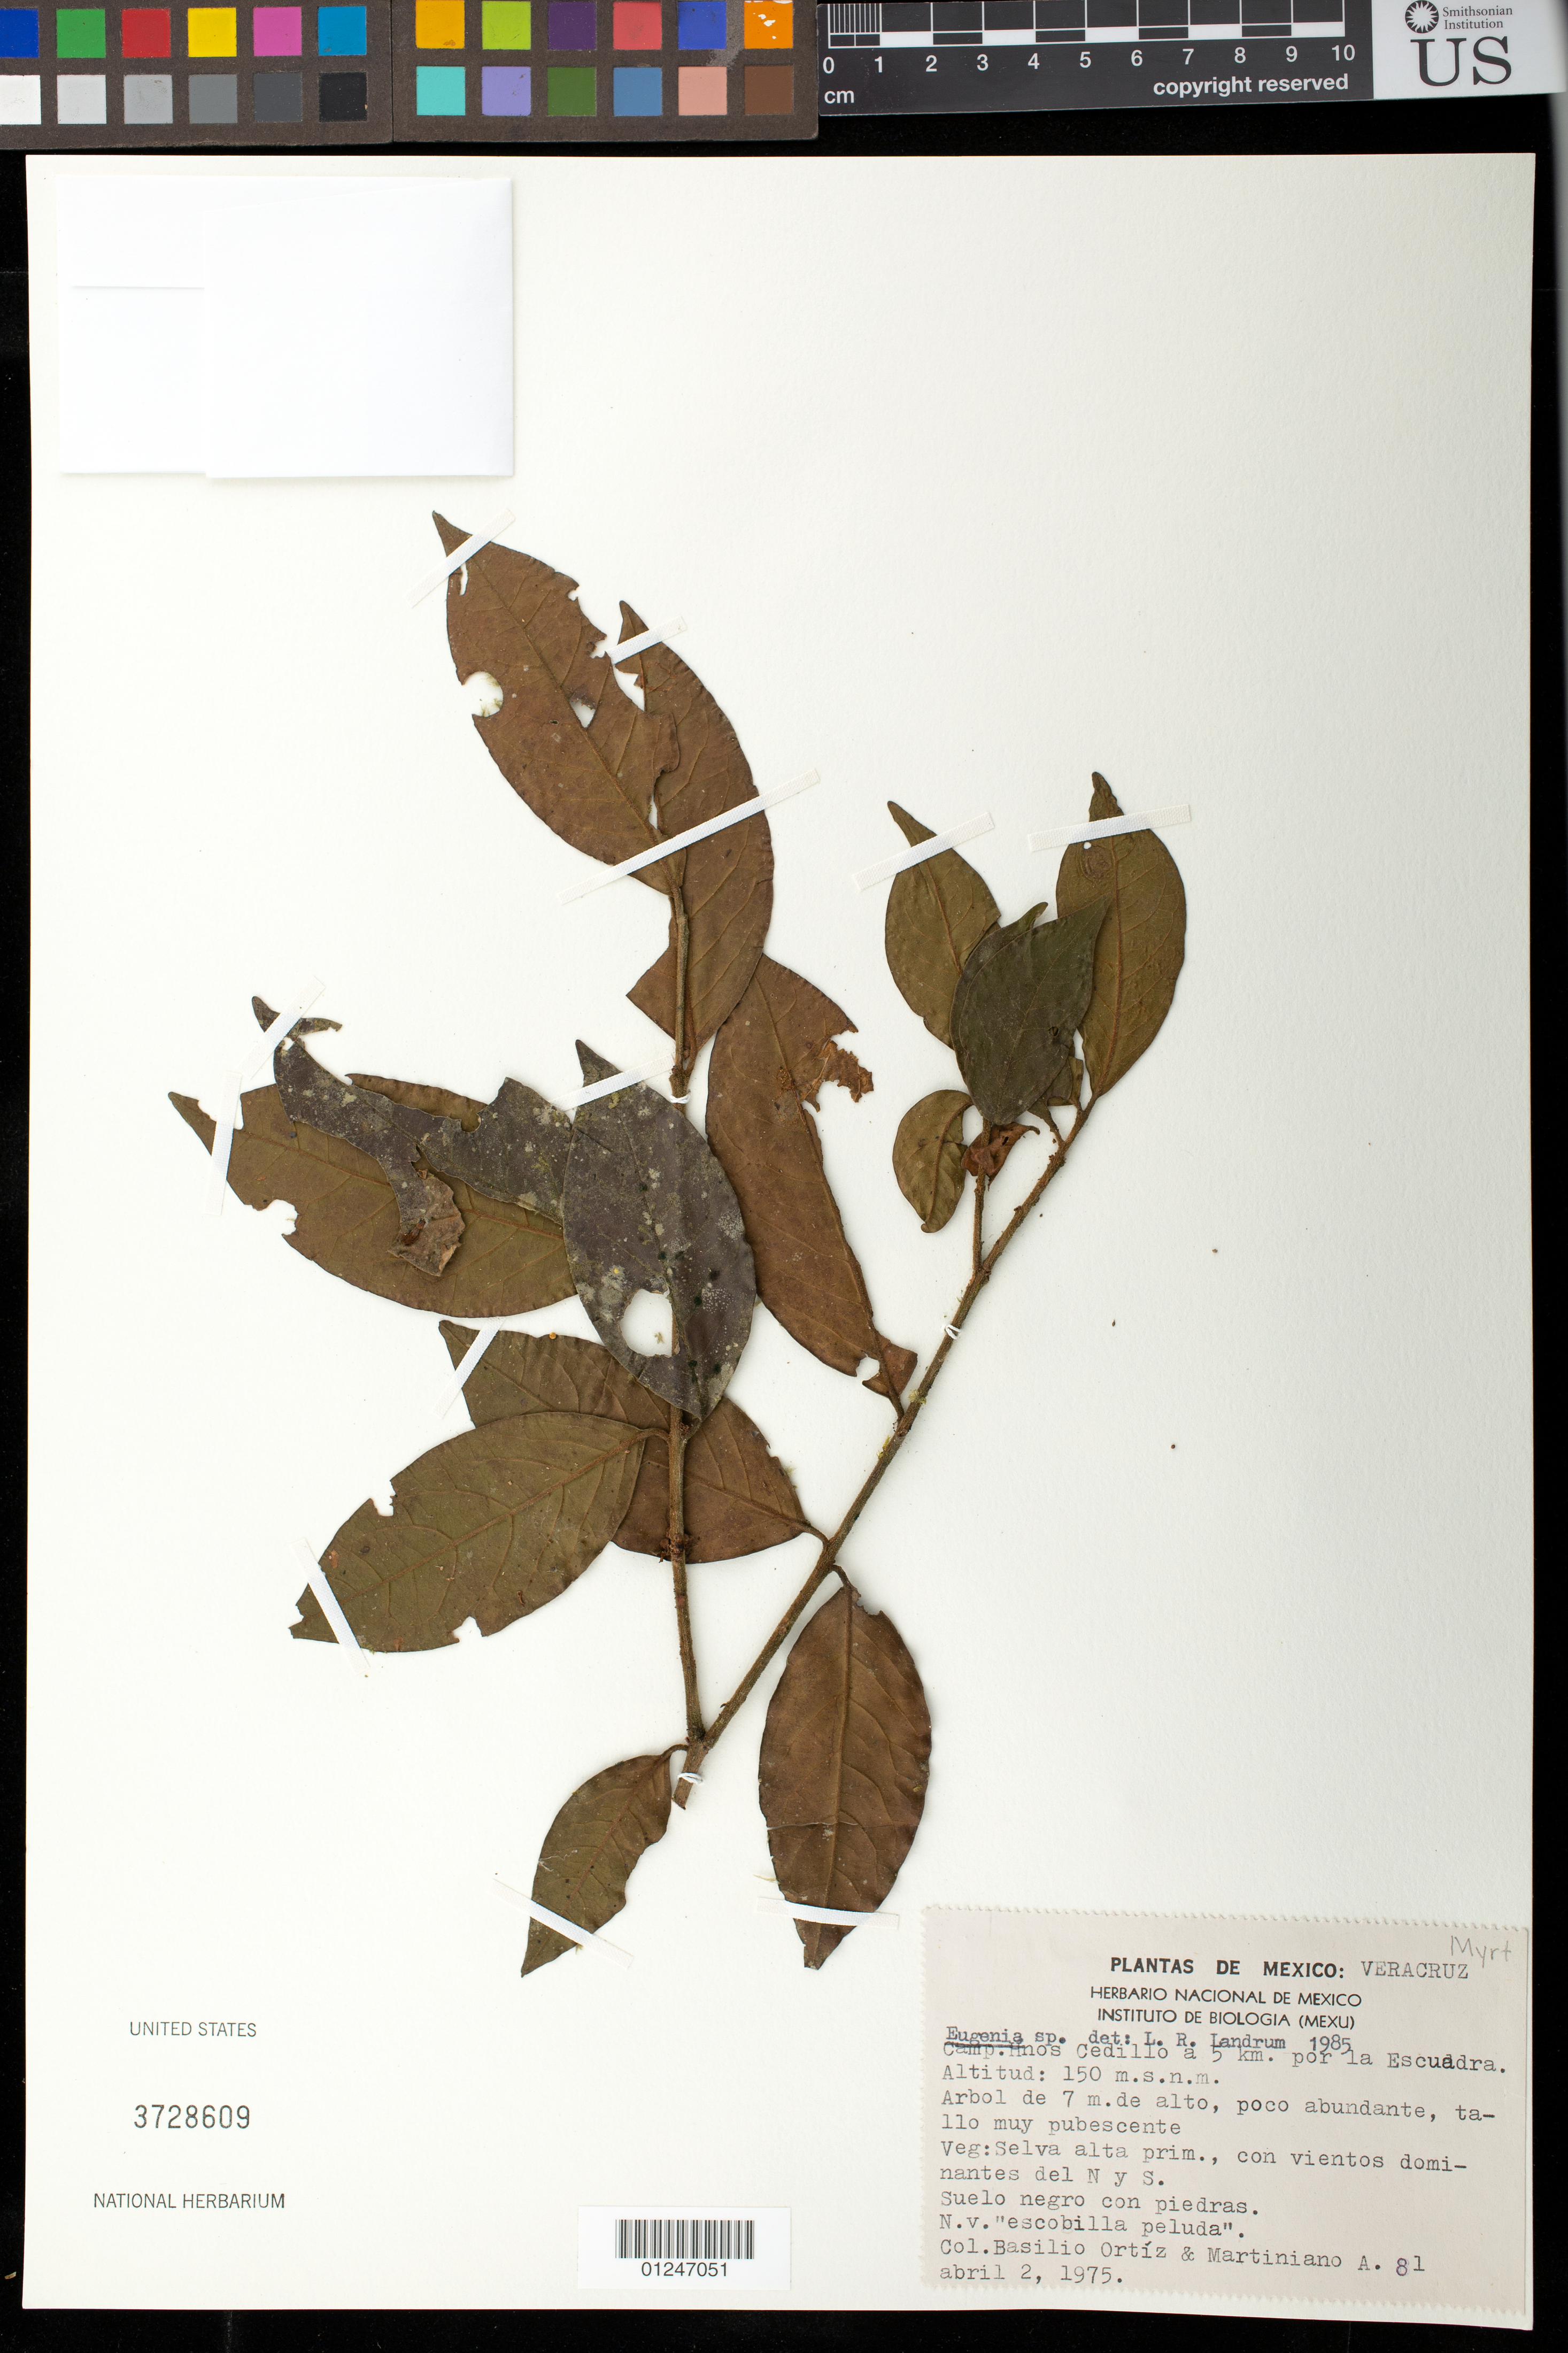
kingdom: Plantae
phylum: Tracheophyta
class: Magnoliopsida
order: Myrtales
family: Myrtaceae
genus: Eugenia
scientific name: Eugenia sp.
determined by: Landrum, L. R.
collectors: Ortiz, B. & A. Martiniano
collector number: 81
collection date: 1975-04-02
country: Mexico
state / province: Veracruz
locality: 5km por la Escuadra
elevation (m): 150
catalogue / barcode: US 3728609